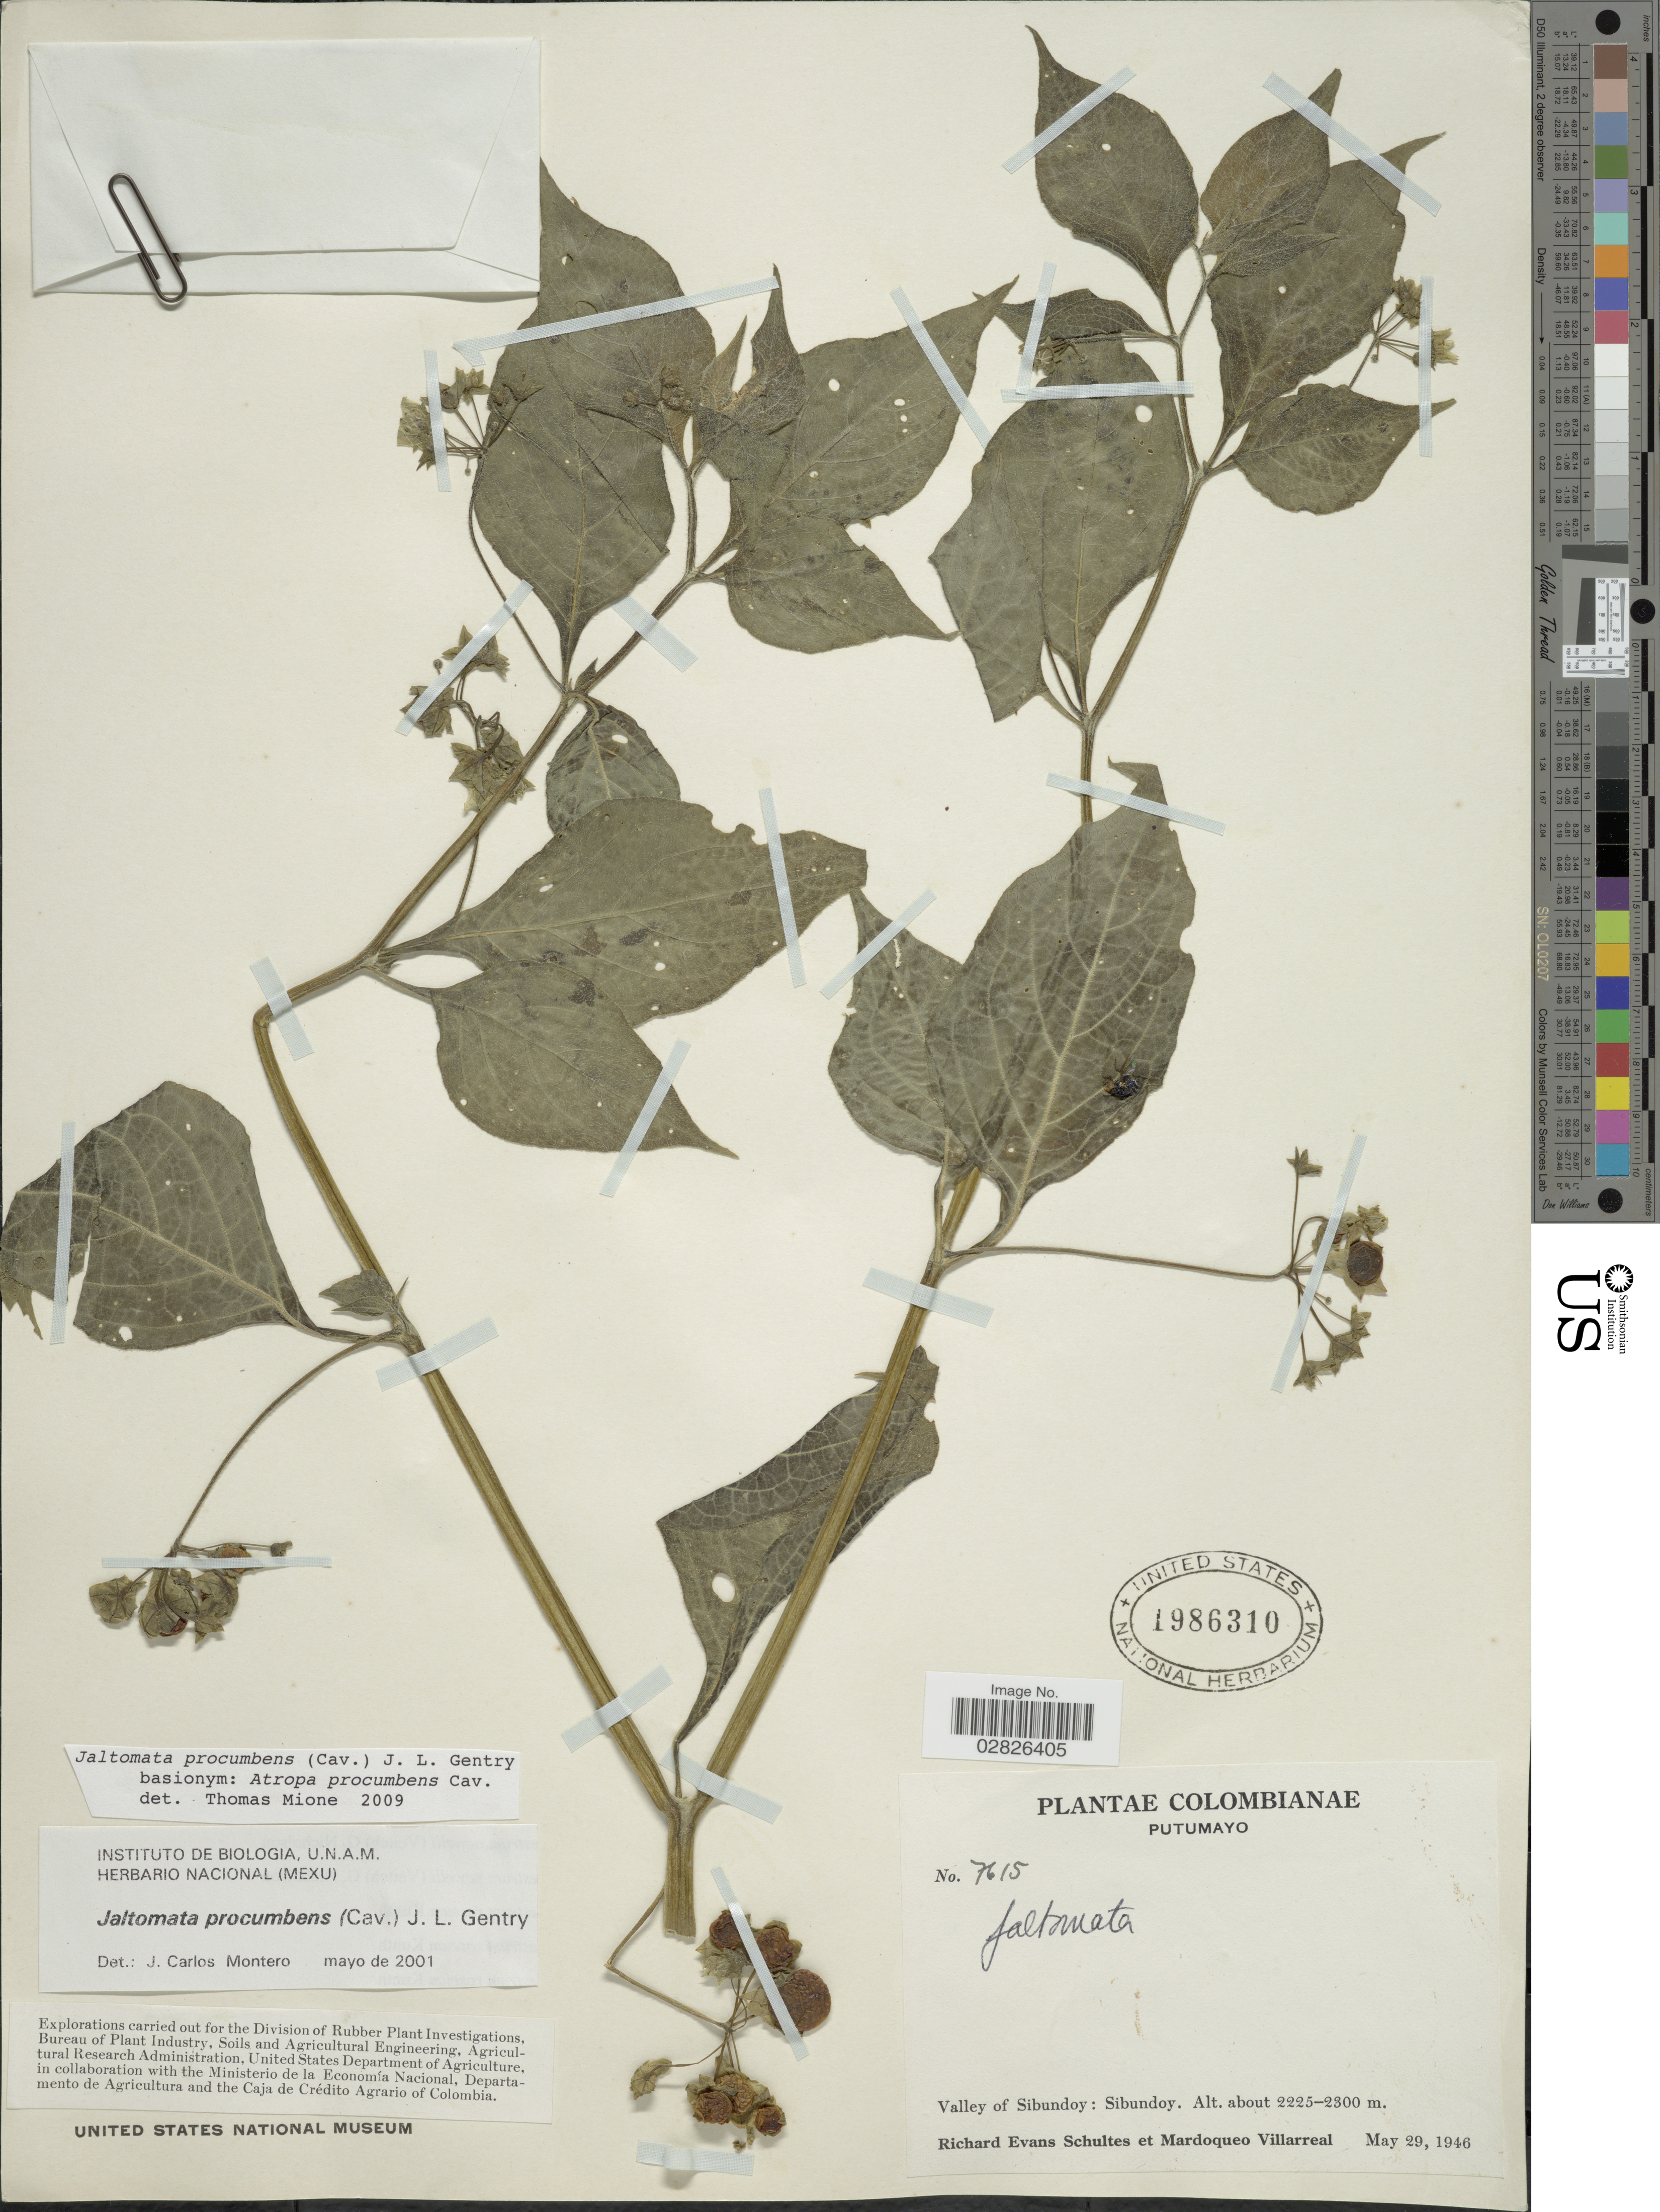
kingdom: Plantae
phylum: Tracheophyta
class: Magnoliopsida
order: Solanales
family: Solanaceae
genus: Jaltomata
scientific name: Jaltomata procumbens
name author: (Cav.) J.L. Gentry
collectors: R. E. Schultes & M. Villarreal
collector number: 7615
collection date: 1946-05-29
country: Colombia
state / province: Putumayo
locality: Valley of Sibundoy, Sibundoy.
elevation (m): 2225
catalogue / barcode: US 1986310